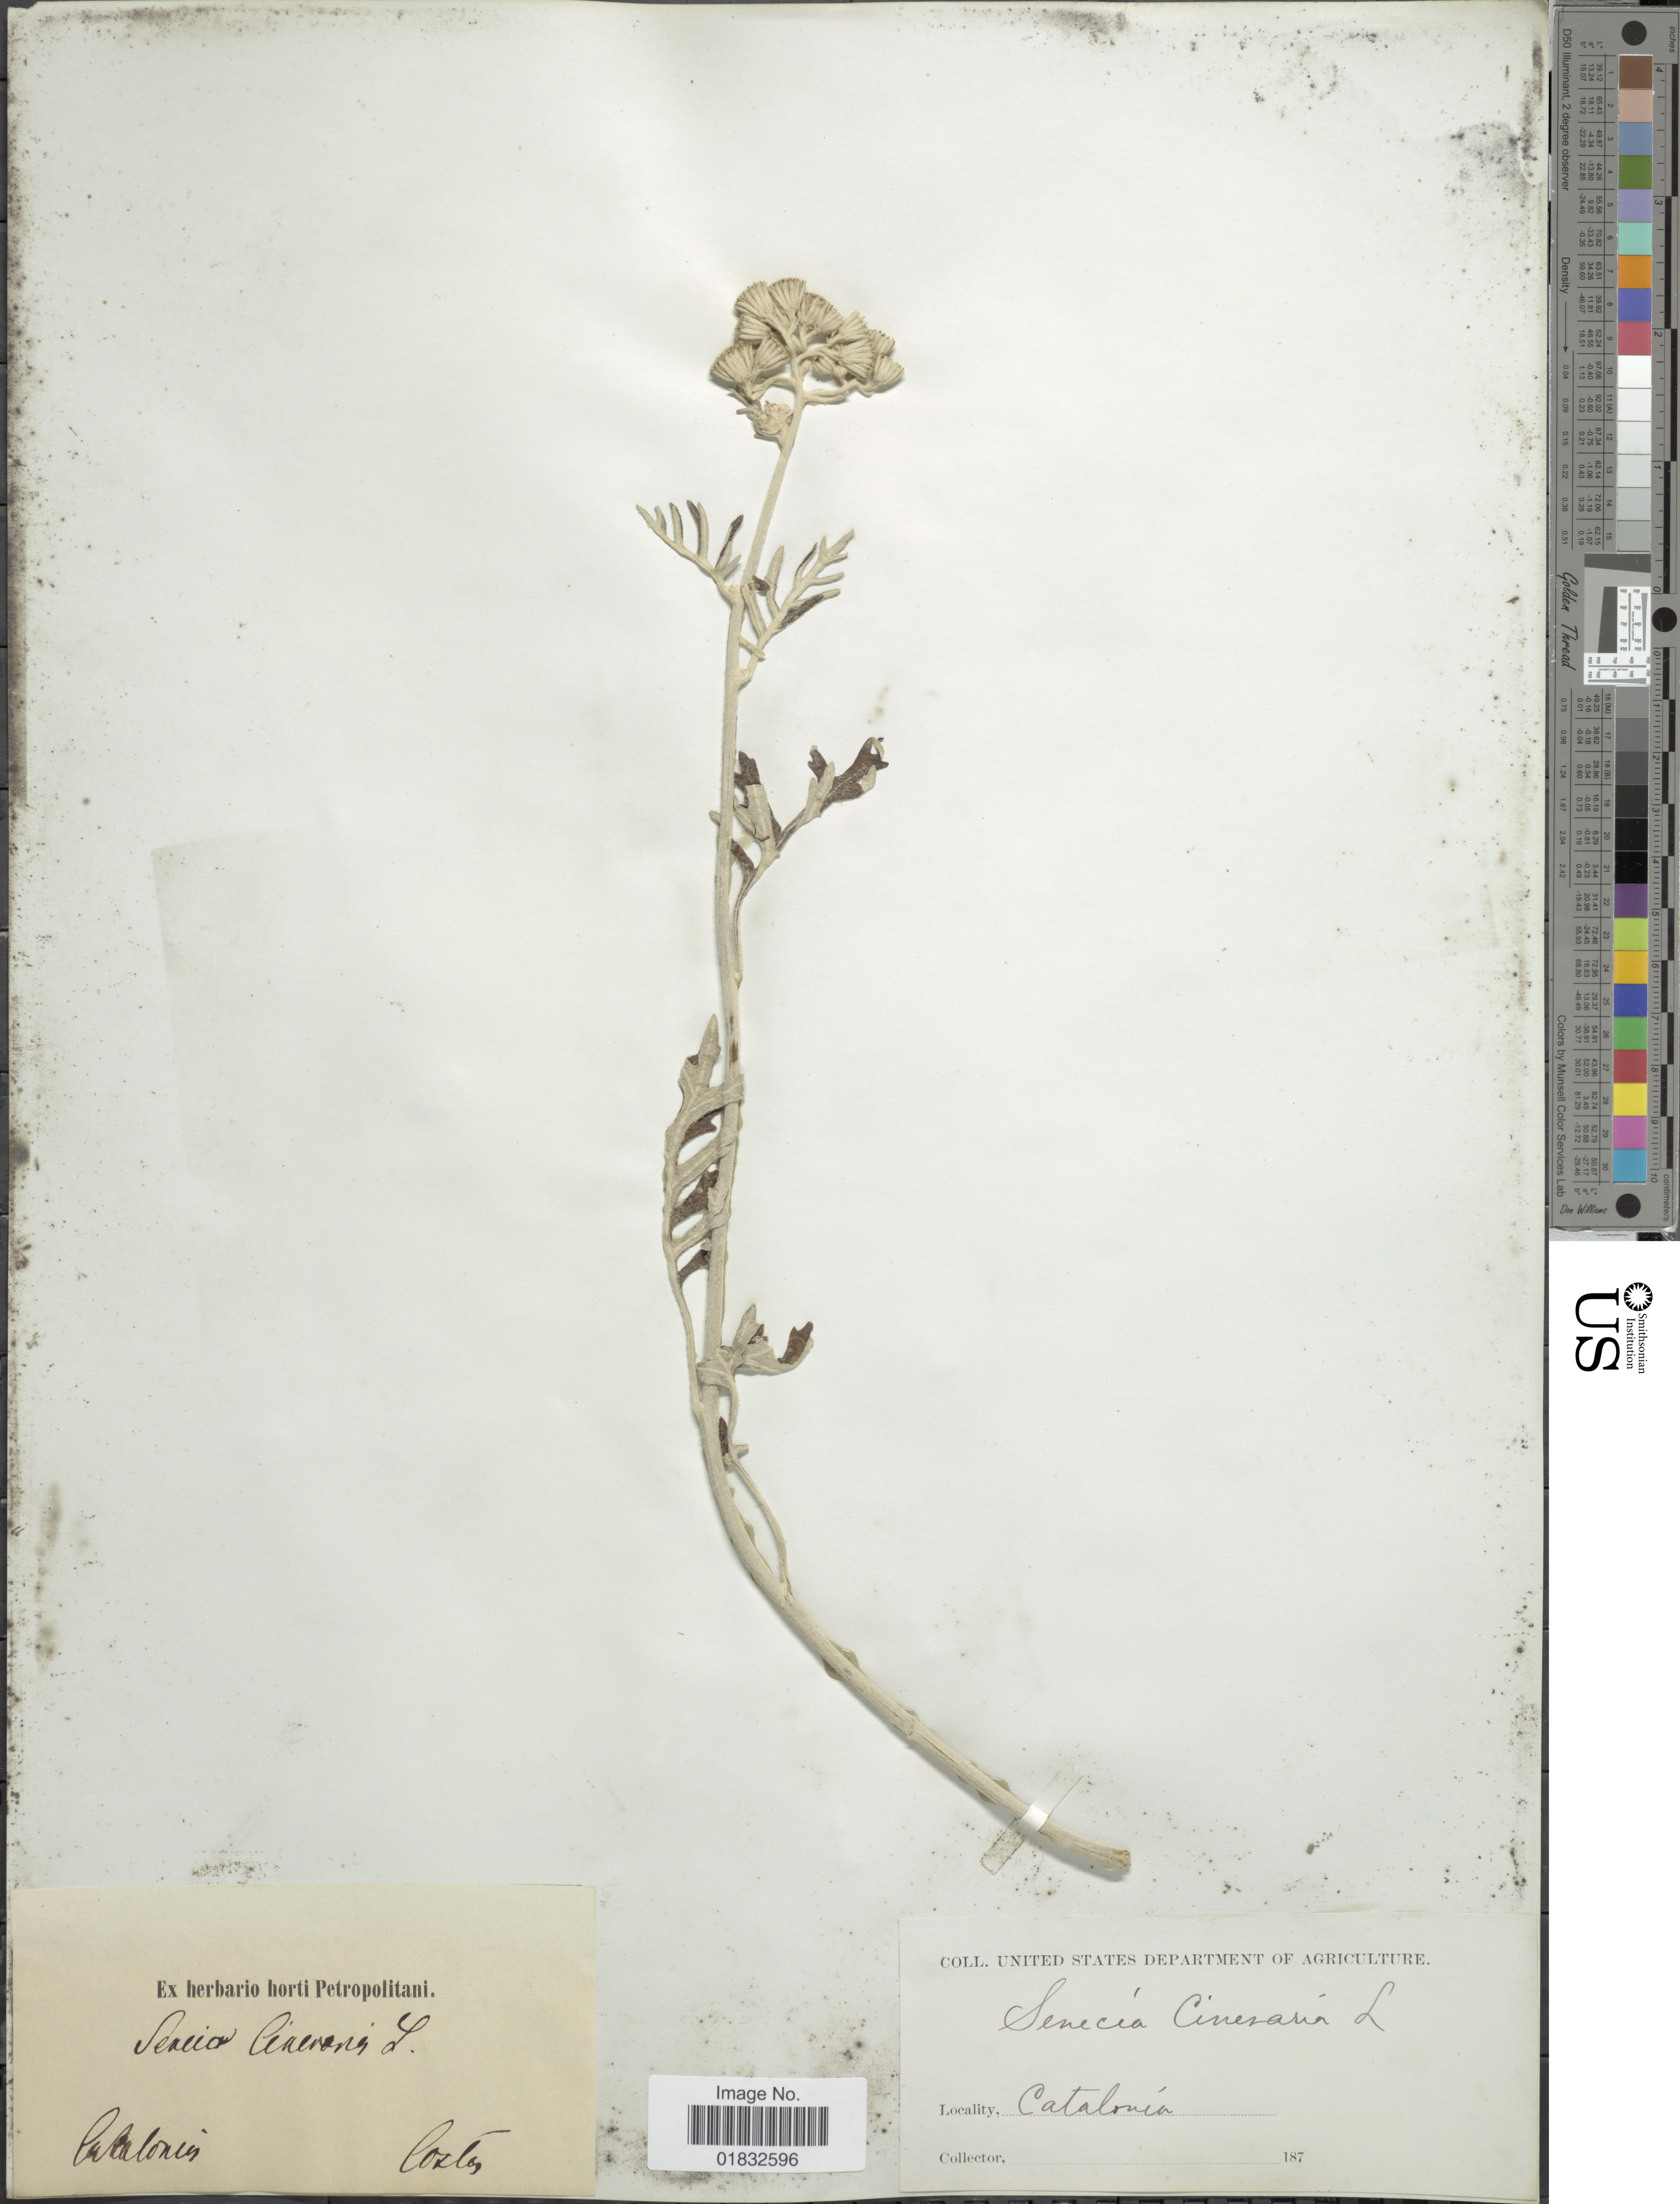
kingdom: Plantae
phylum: Tracheophyta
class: Magnoliopsida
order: Asterales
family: Asteraceae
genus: Jacobaea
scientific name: Jacobaea maritima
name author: (L.) Pelser & Meijden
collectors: Cortes, --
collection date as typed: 187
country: Spain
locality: Catalonia